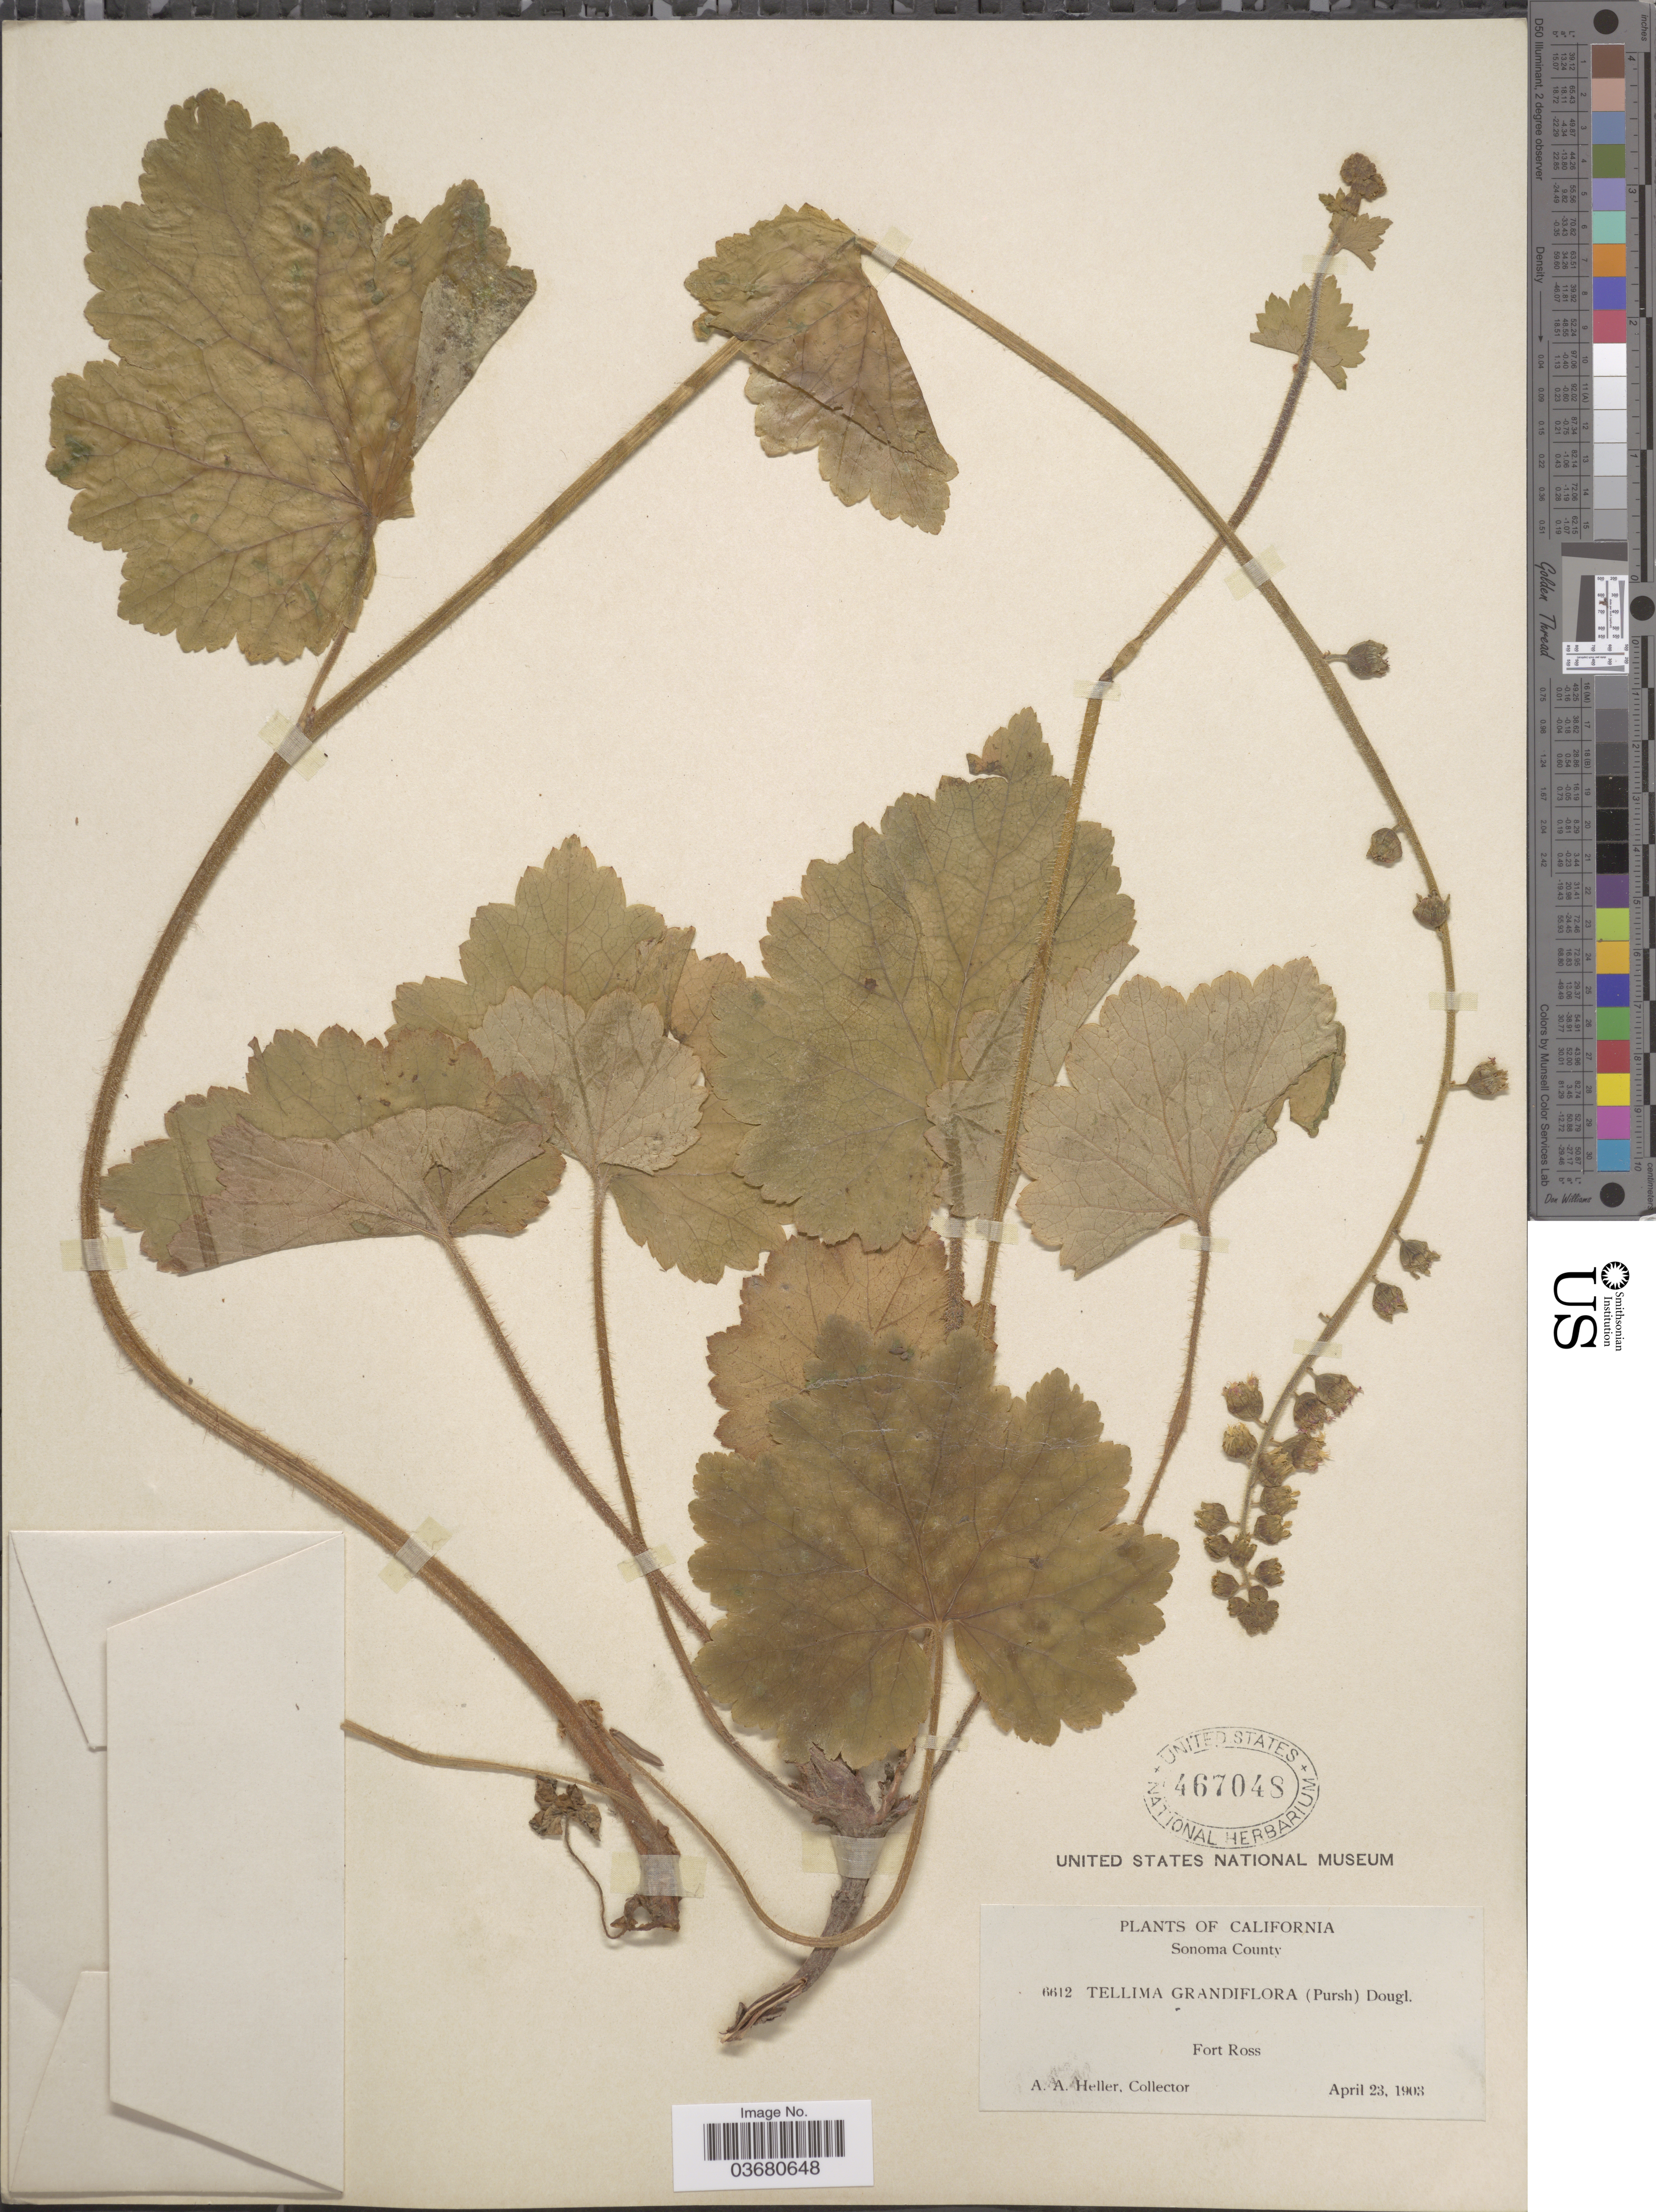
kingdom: Plantae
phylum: Tracheophyta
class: Magnoliopsida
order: Saxifragales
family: Saxifragaceae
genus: Tellima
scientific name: Tellima grandiflora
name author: (Pursh) Douglas ex Lindl.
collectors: A. A. Heller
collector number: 6612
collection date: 1903-04-23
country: United States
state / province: California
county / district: Sonoma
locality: Sonoma County. Fort Ross.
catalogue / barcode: US 467048